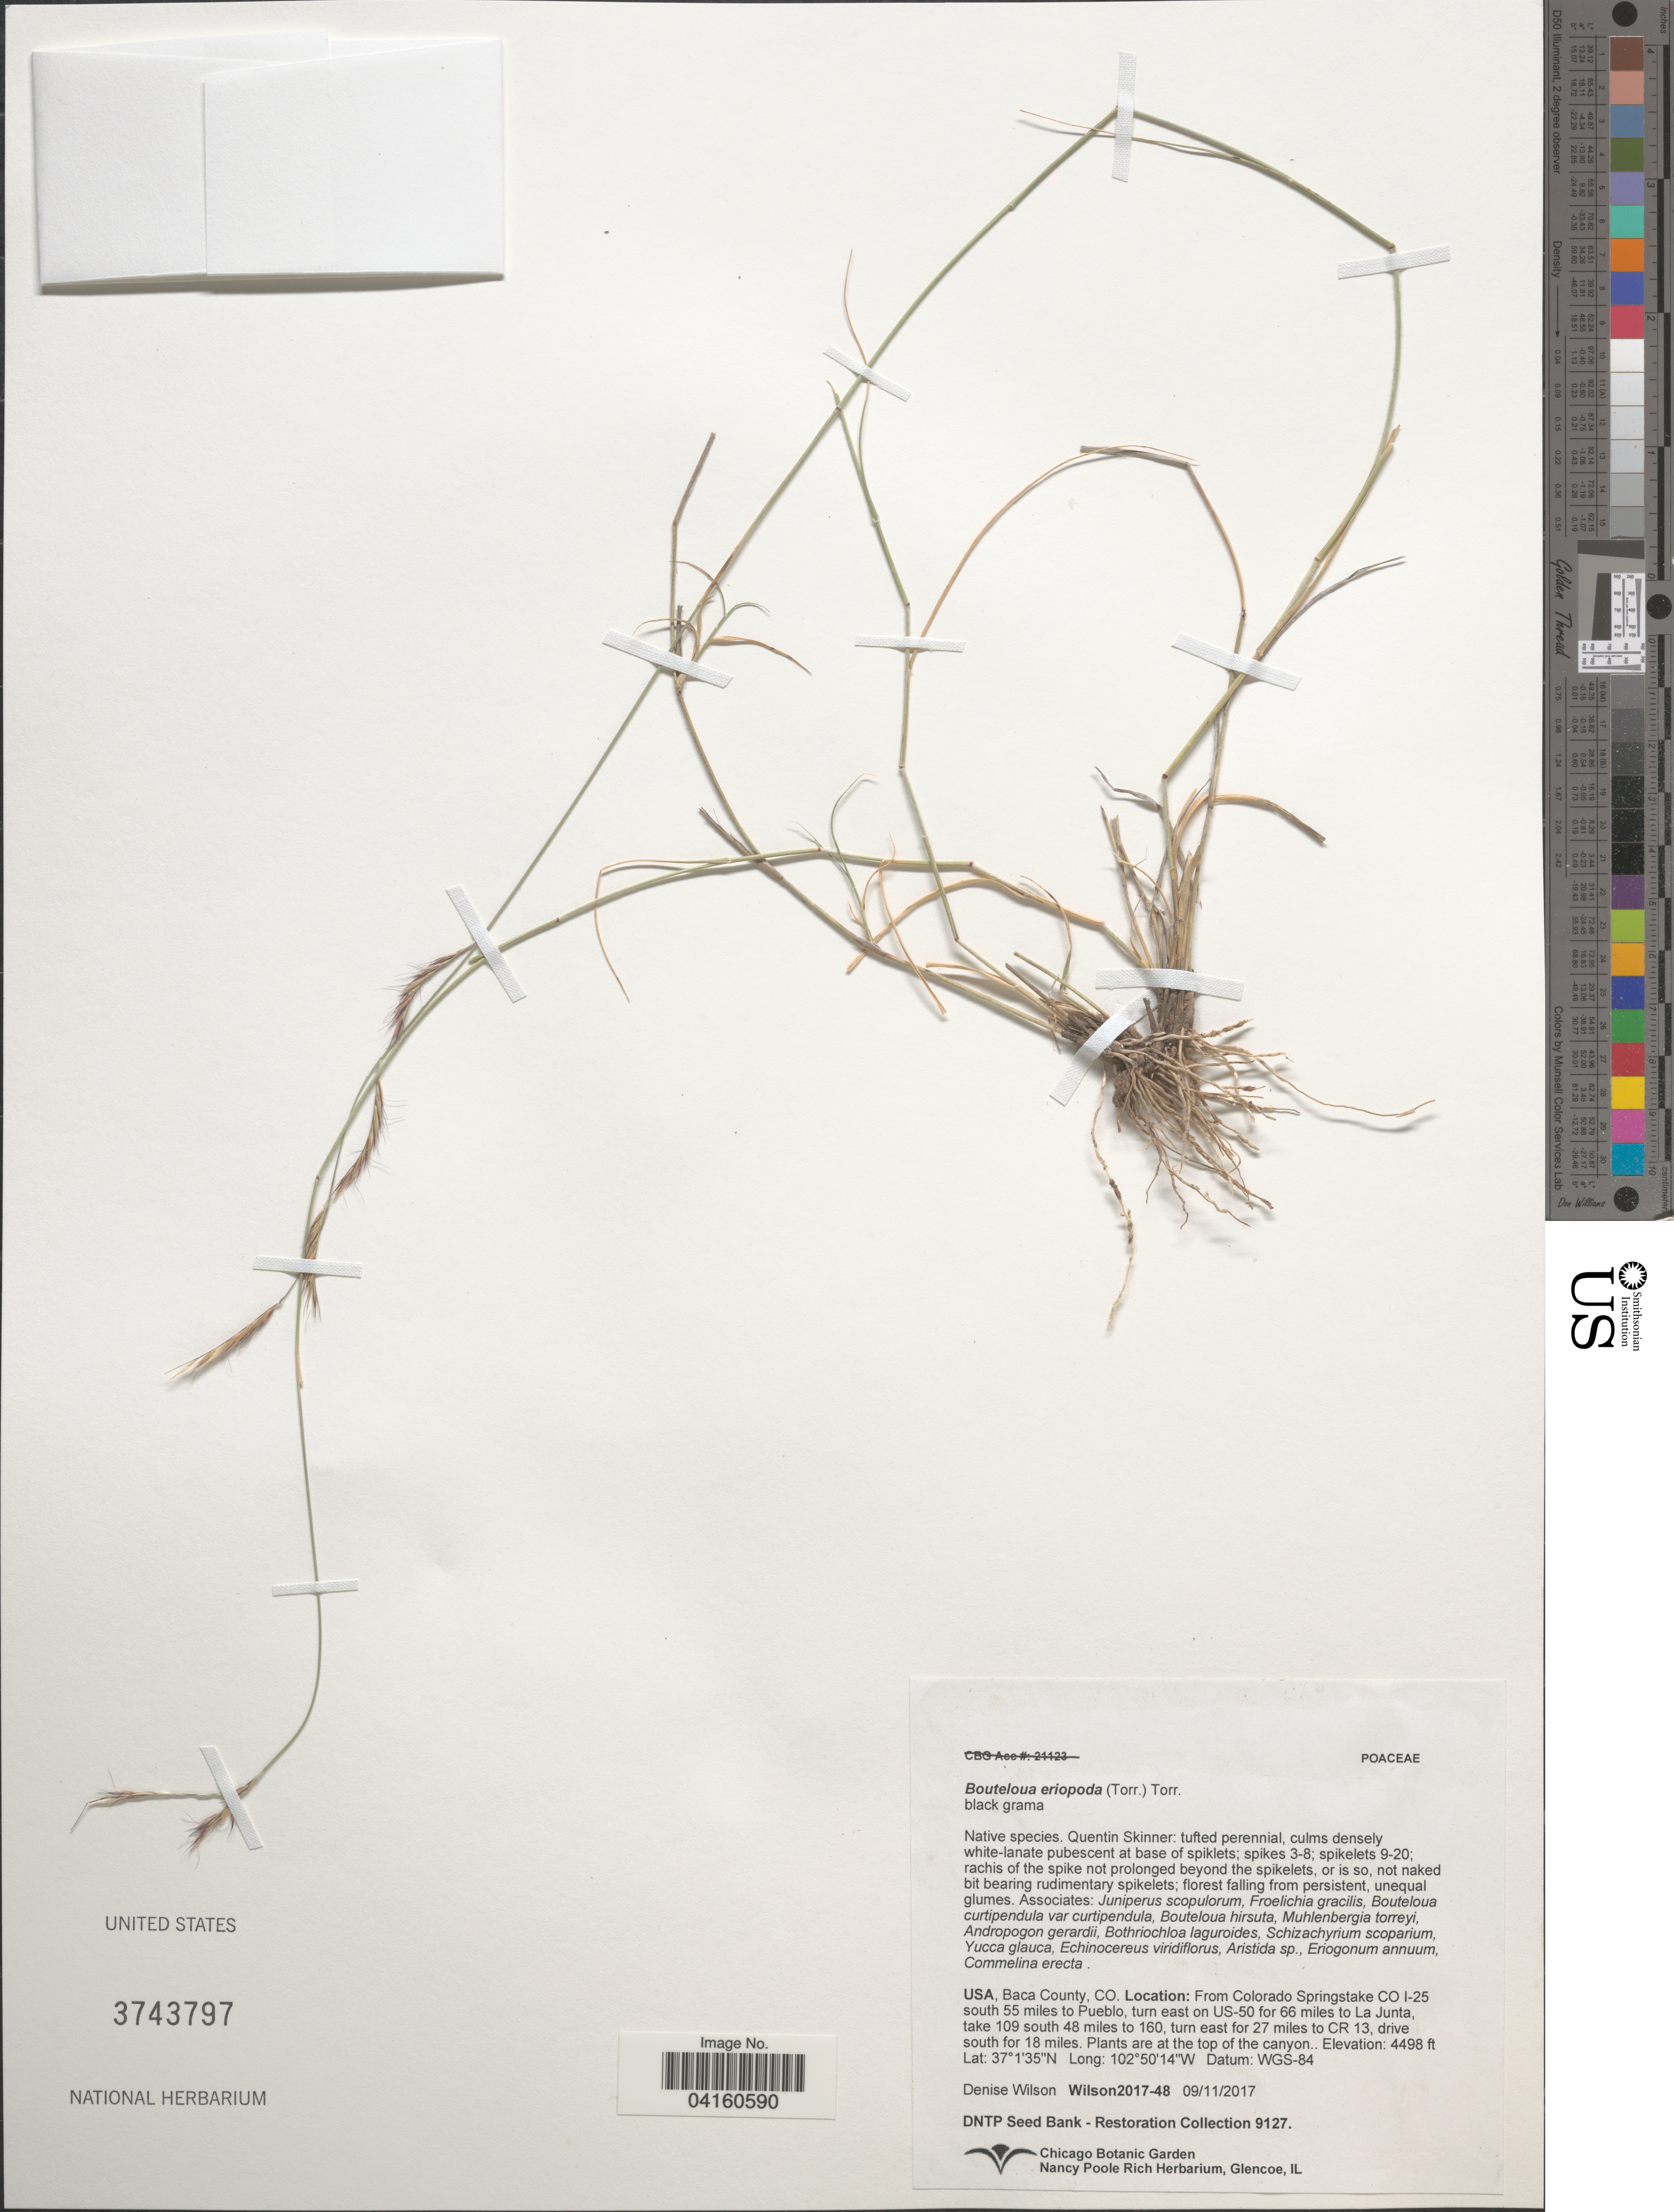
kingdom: Plantae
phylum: Tracheophyta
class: Liliopsida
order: Poales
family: Poaceae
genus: Bouteloua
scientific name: Bouteloua eriopoda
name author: (Torr.) Torr.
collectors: D. Wilson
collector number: Wilson2017-48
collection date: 2017-09-11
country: United States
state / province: Colorado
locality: Baca County. From Colorado Springs take CO I-25 south 55 miles to Pueblo; turn east on US 50 for 66 miles to La Junta; take 109 south 48 miles to 160, turn E for 27 miles to CR13; drive south for 18 miles. Plants are at the top of the canyon.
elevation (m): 1371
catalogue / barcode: US 3743797